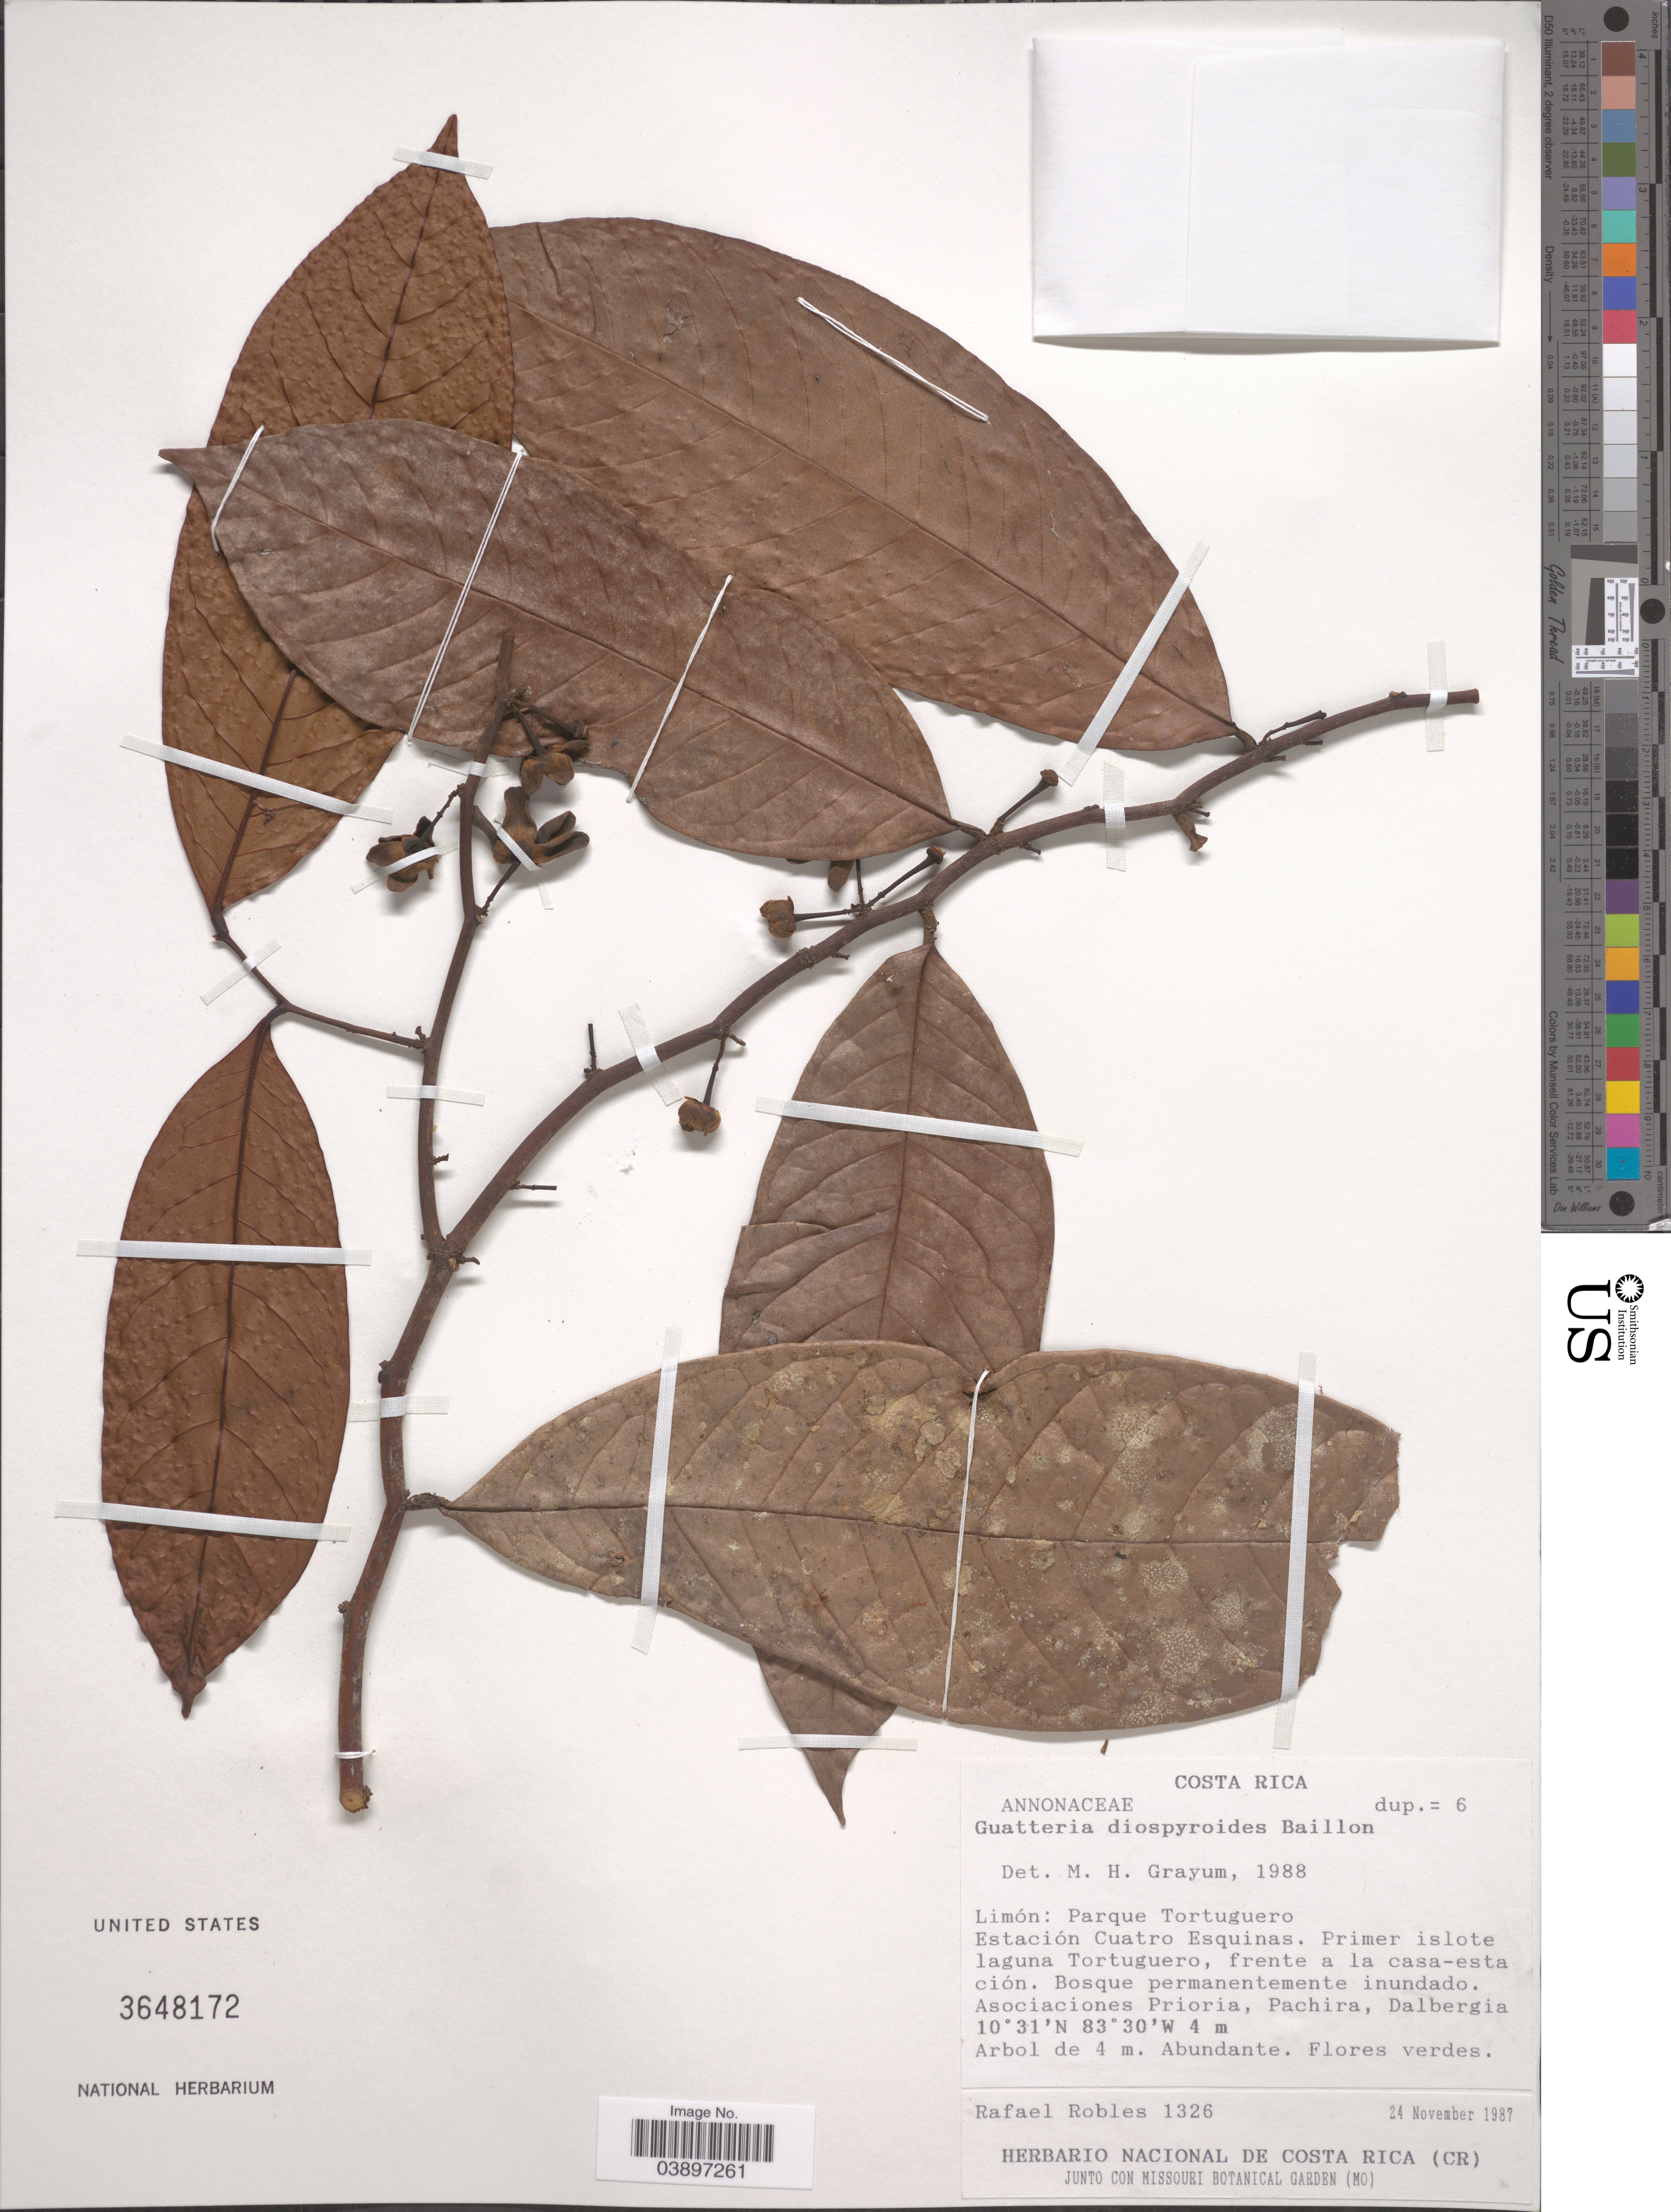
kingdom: Plantae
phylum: Tracheophyta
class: Magnoliopsida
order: Magnoliales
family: Annonaceae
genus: Guatteria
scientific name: Guatteria diospyroides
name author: Baill.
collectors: R. Robles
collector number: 1326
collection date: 1987-11-24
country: Costa Rica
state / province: Limón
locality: Parque Tortuguero. Estación Cuatro Esquinas. Primer islote laguna Tortuguero, frente a la casa-esta ción.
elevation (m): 4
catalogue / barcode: US 3648172